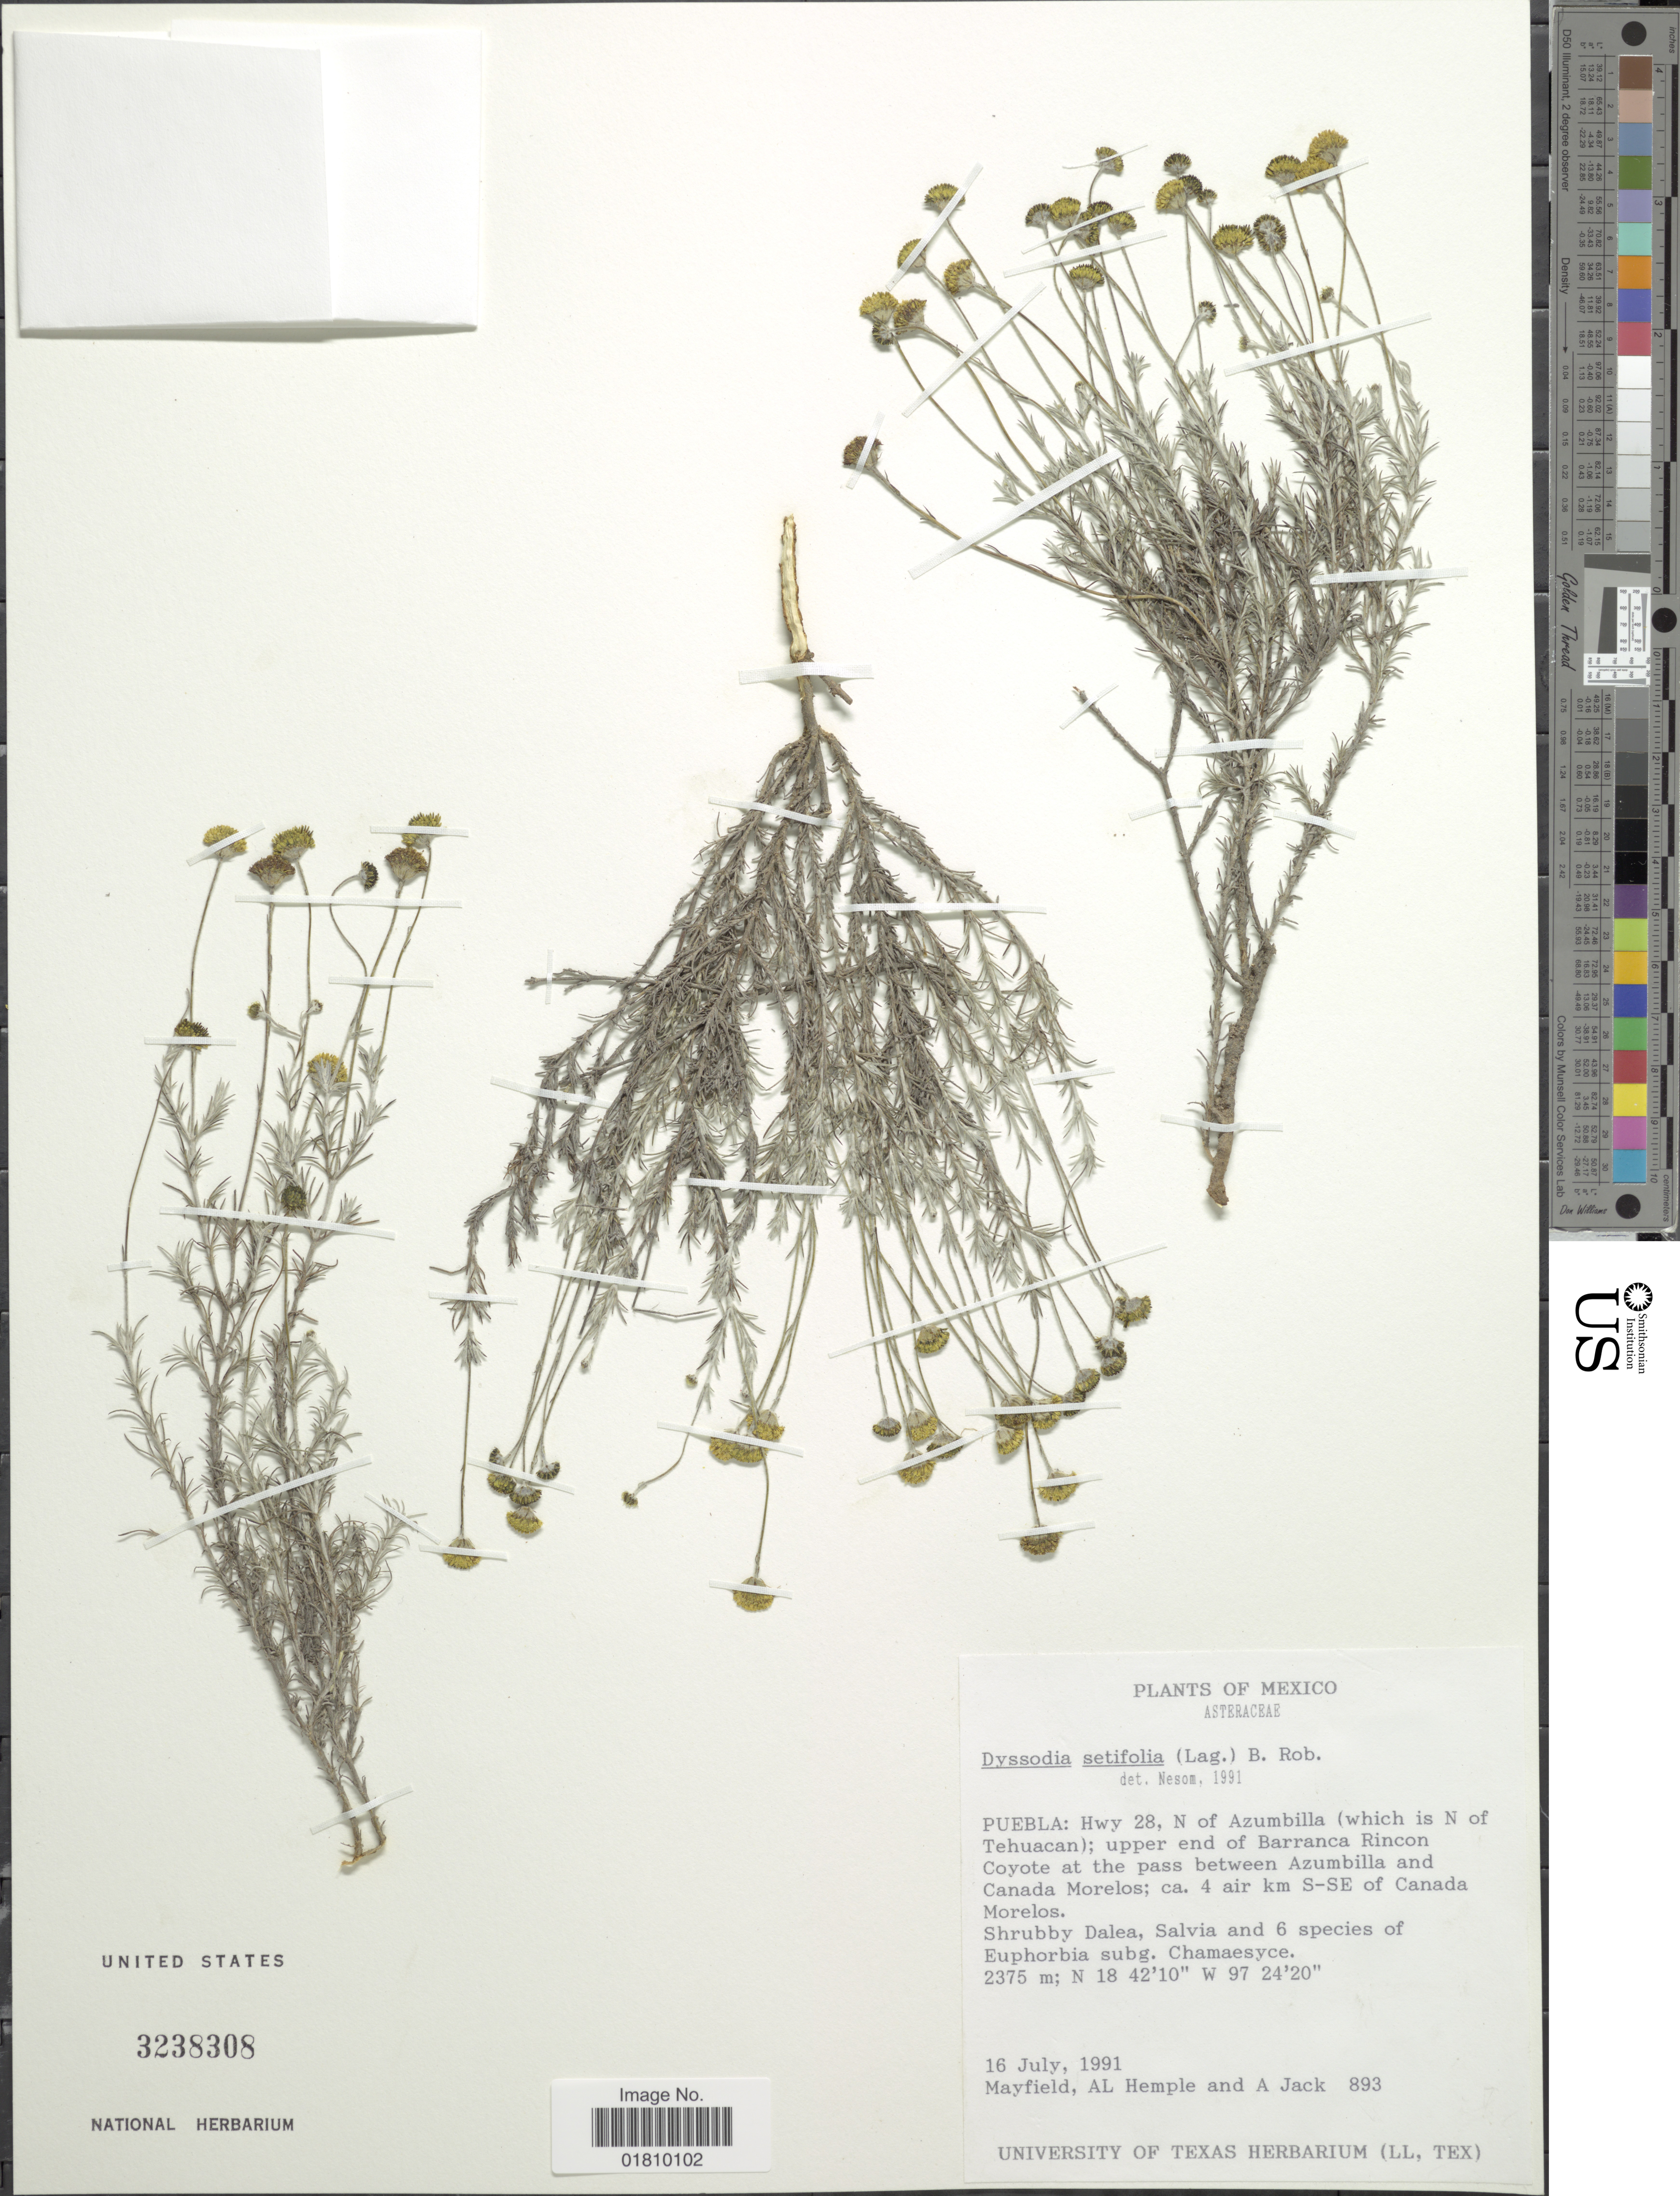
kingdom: Plantae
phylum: Tracheophyta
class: Magnoliopsida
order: Asterales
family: Asteraceae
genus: Thymophylla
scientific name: Thymophylla setifolia var. setifolia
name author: Lag.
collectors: Mayfield, A. Hemple & A. Jack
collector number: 893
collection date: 1991-07-16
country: Mexico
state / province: Puebla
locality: Hwy 28, N of Azumbilla (which is N of Tehuacan); upper end of Barranca Rincon Coyote at the pass between Azumbilla and Canada Morelos; ca. 4 air km S-SE of Canada Morelos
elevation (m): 2375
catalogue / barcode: US 3238308